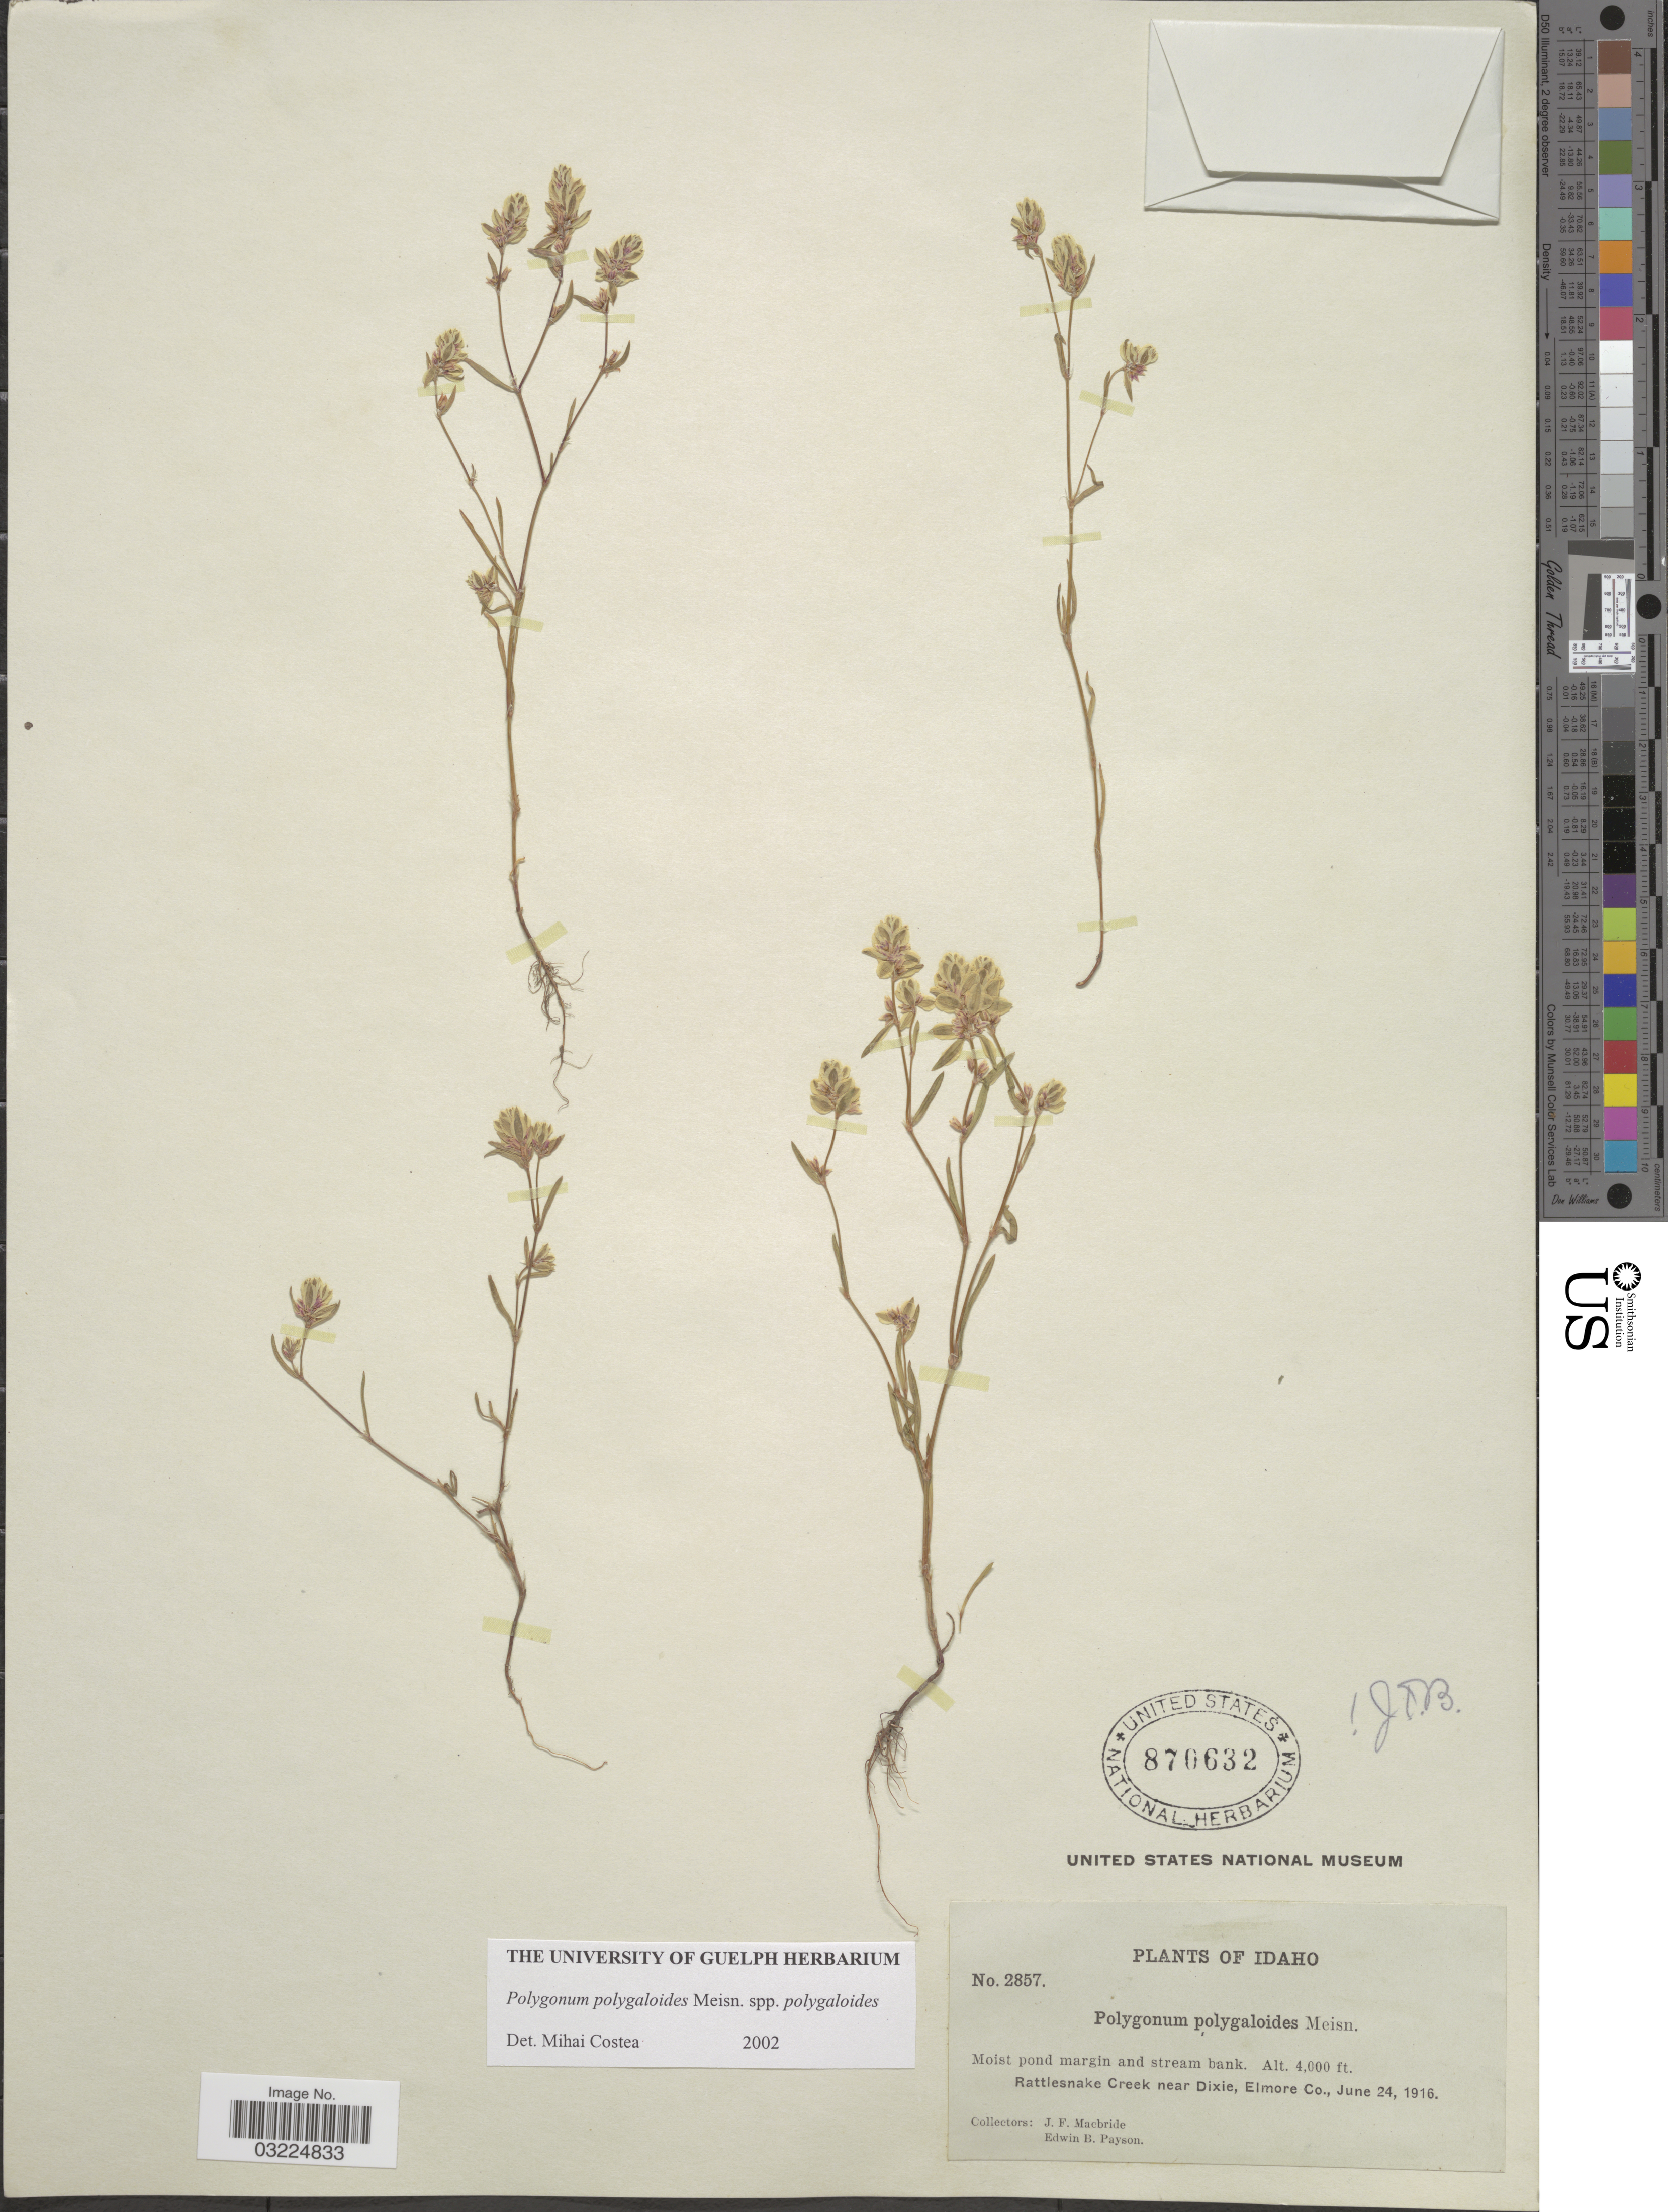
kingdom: Plantae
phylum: Tracheophyta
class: Magnoliopsida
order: Caryophyllales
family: Polygonaceae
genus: Polygonum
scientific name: Polygonum polygaloides subsp. polygaloides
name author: Meisn.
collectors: J. F. Macbride & E. B. Payson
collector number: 2857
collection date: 1916-06-24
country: United States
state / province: Idaho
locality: Rattlesnake Creek near Dixie, Elmore Co.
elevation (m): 1219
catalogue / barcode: US 870632